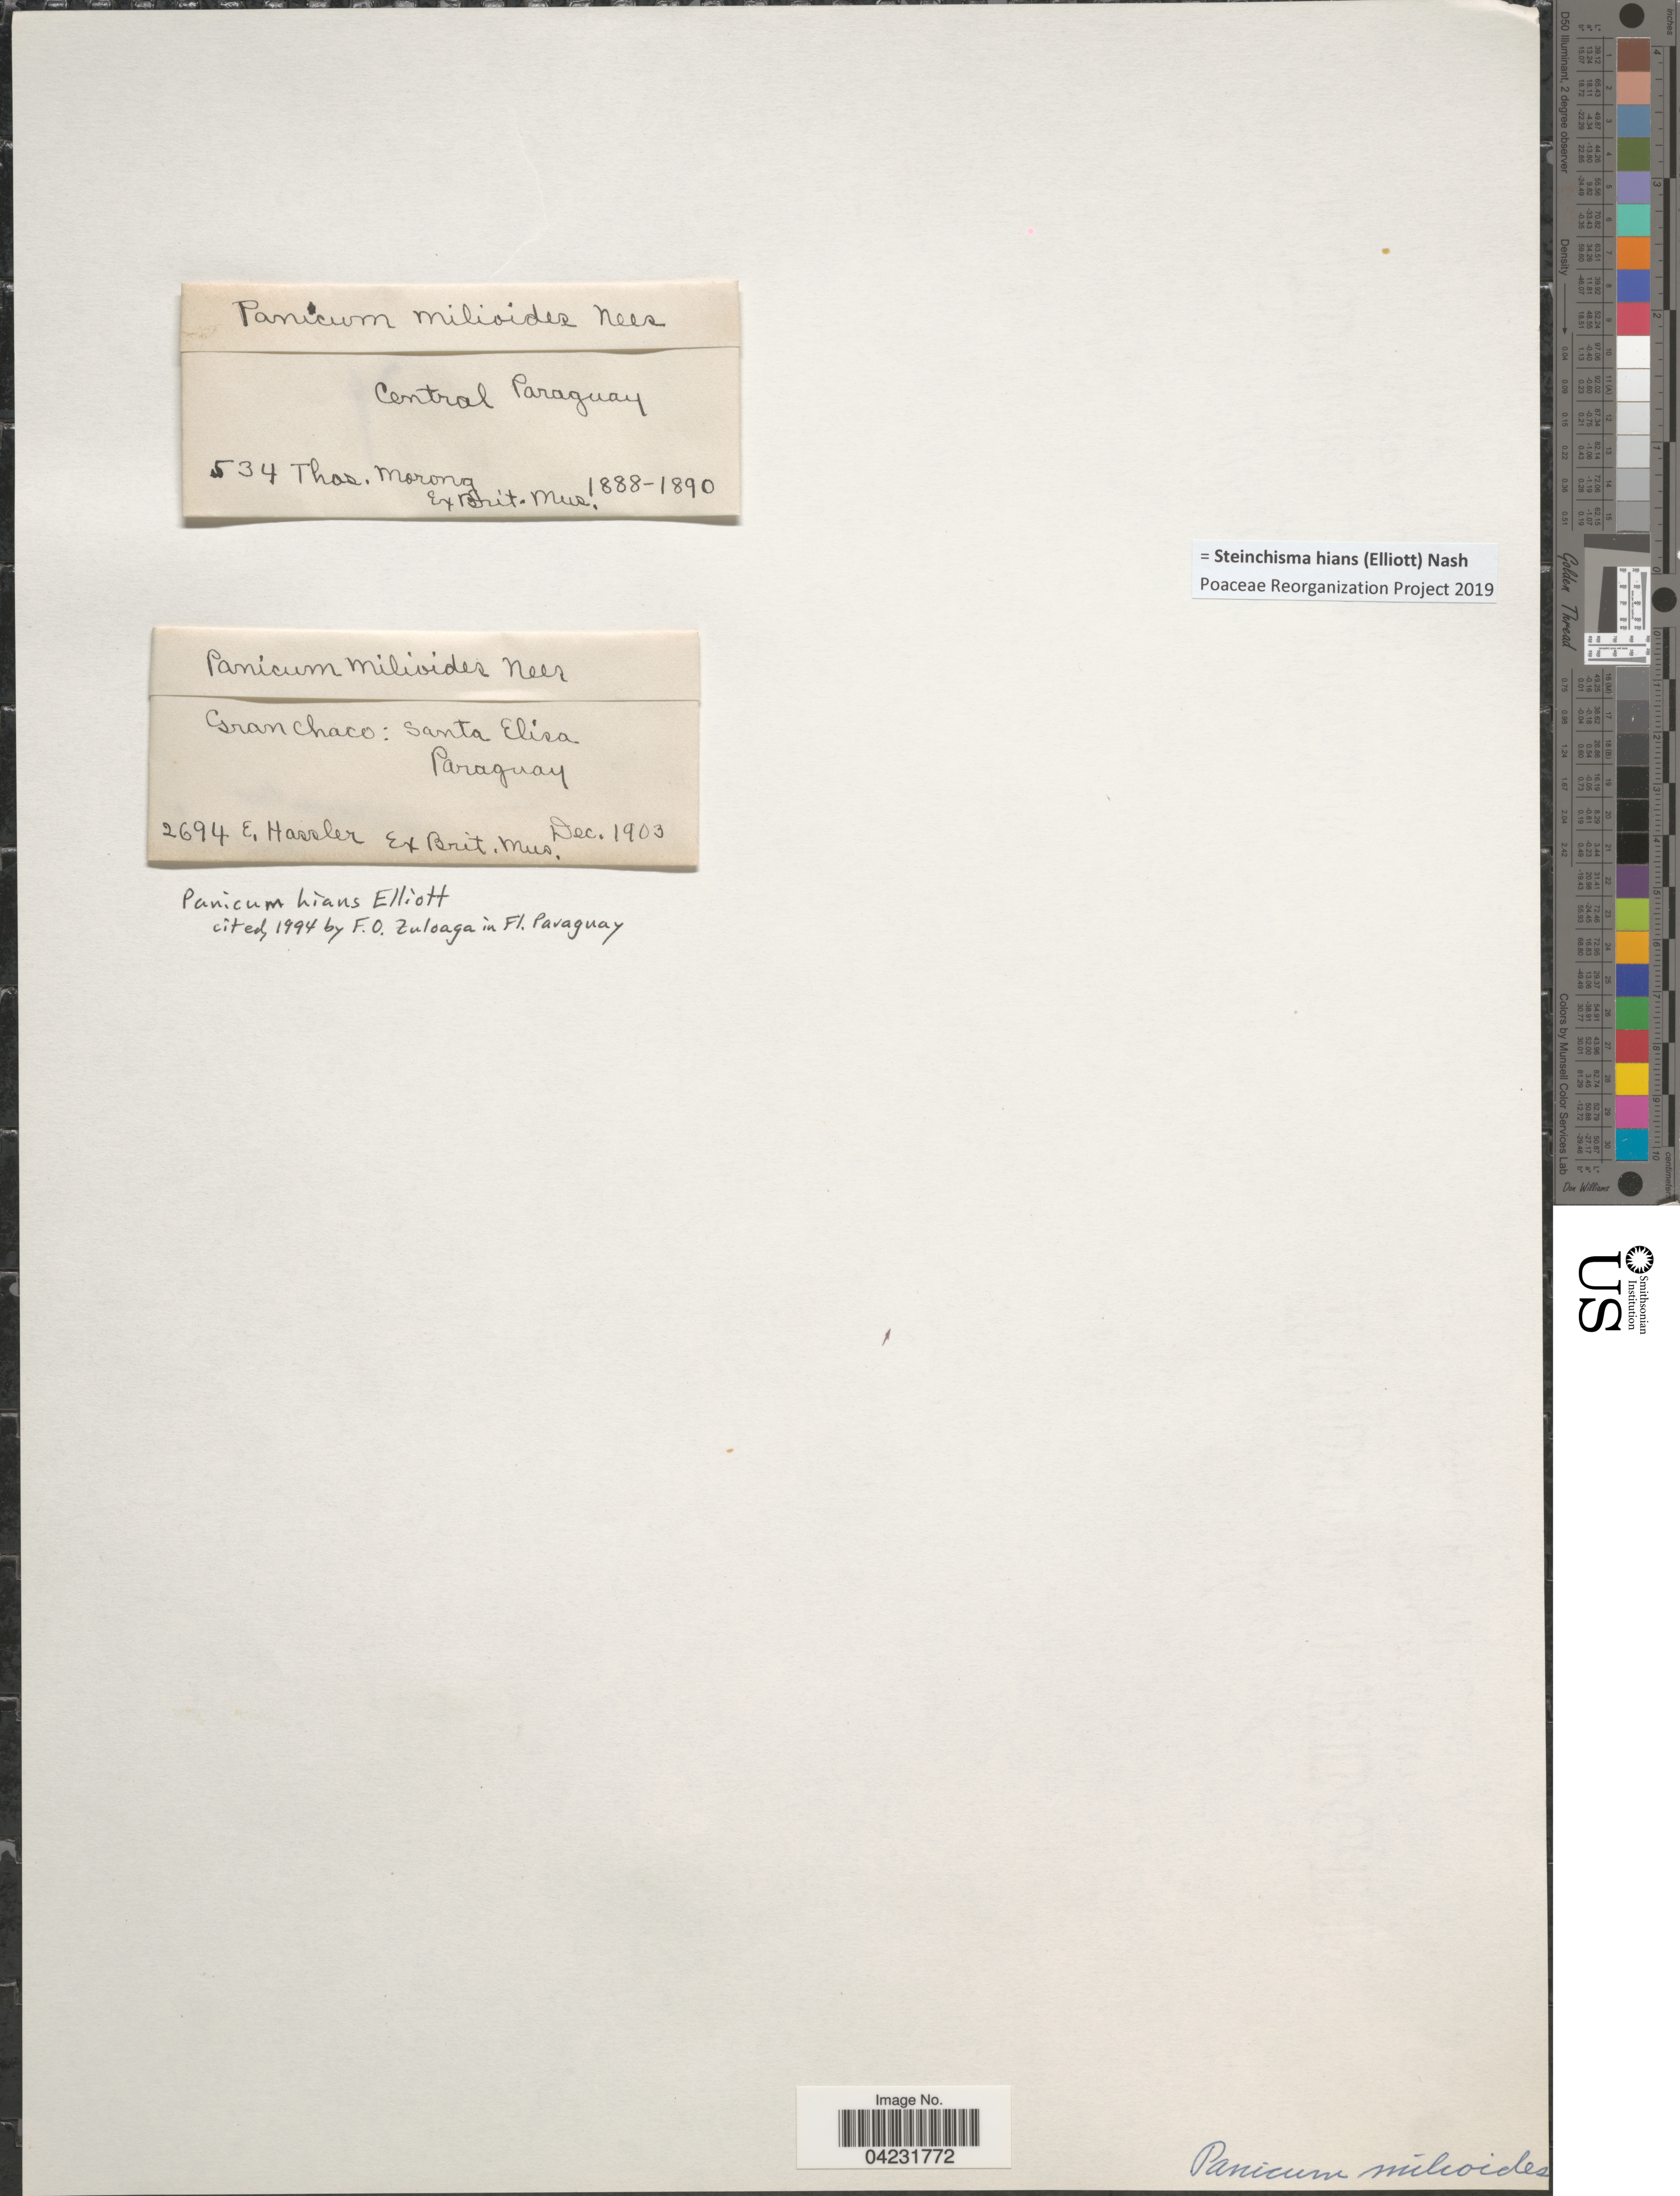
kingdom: Plantae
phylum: Tracheophyta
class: Liliopsida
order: Poales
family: Poaceae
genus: Steinchisma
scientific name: Steinchisma hians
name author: (Elliott) Nash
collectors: ex herb. T. Morong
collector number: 534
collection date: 1888/1890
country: Paraguay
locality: Central Paraguay.